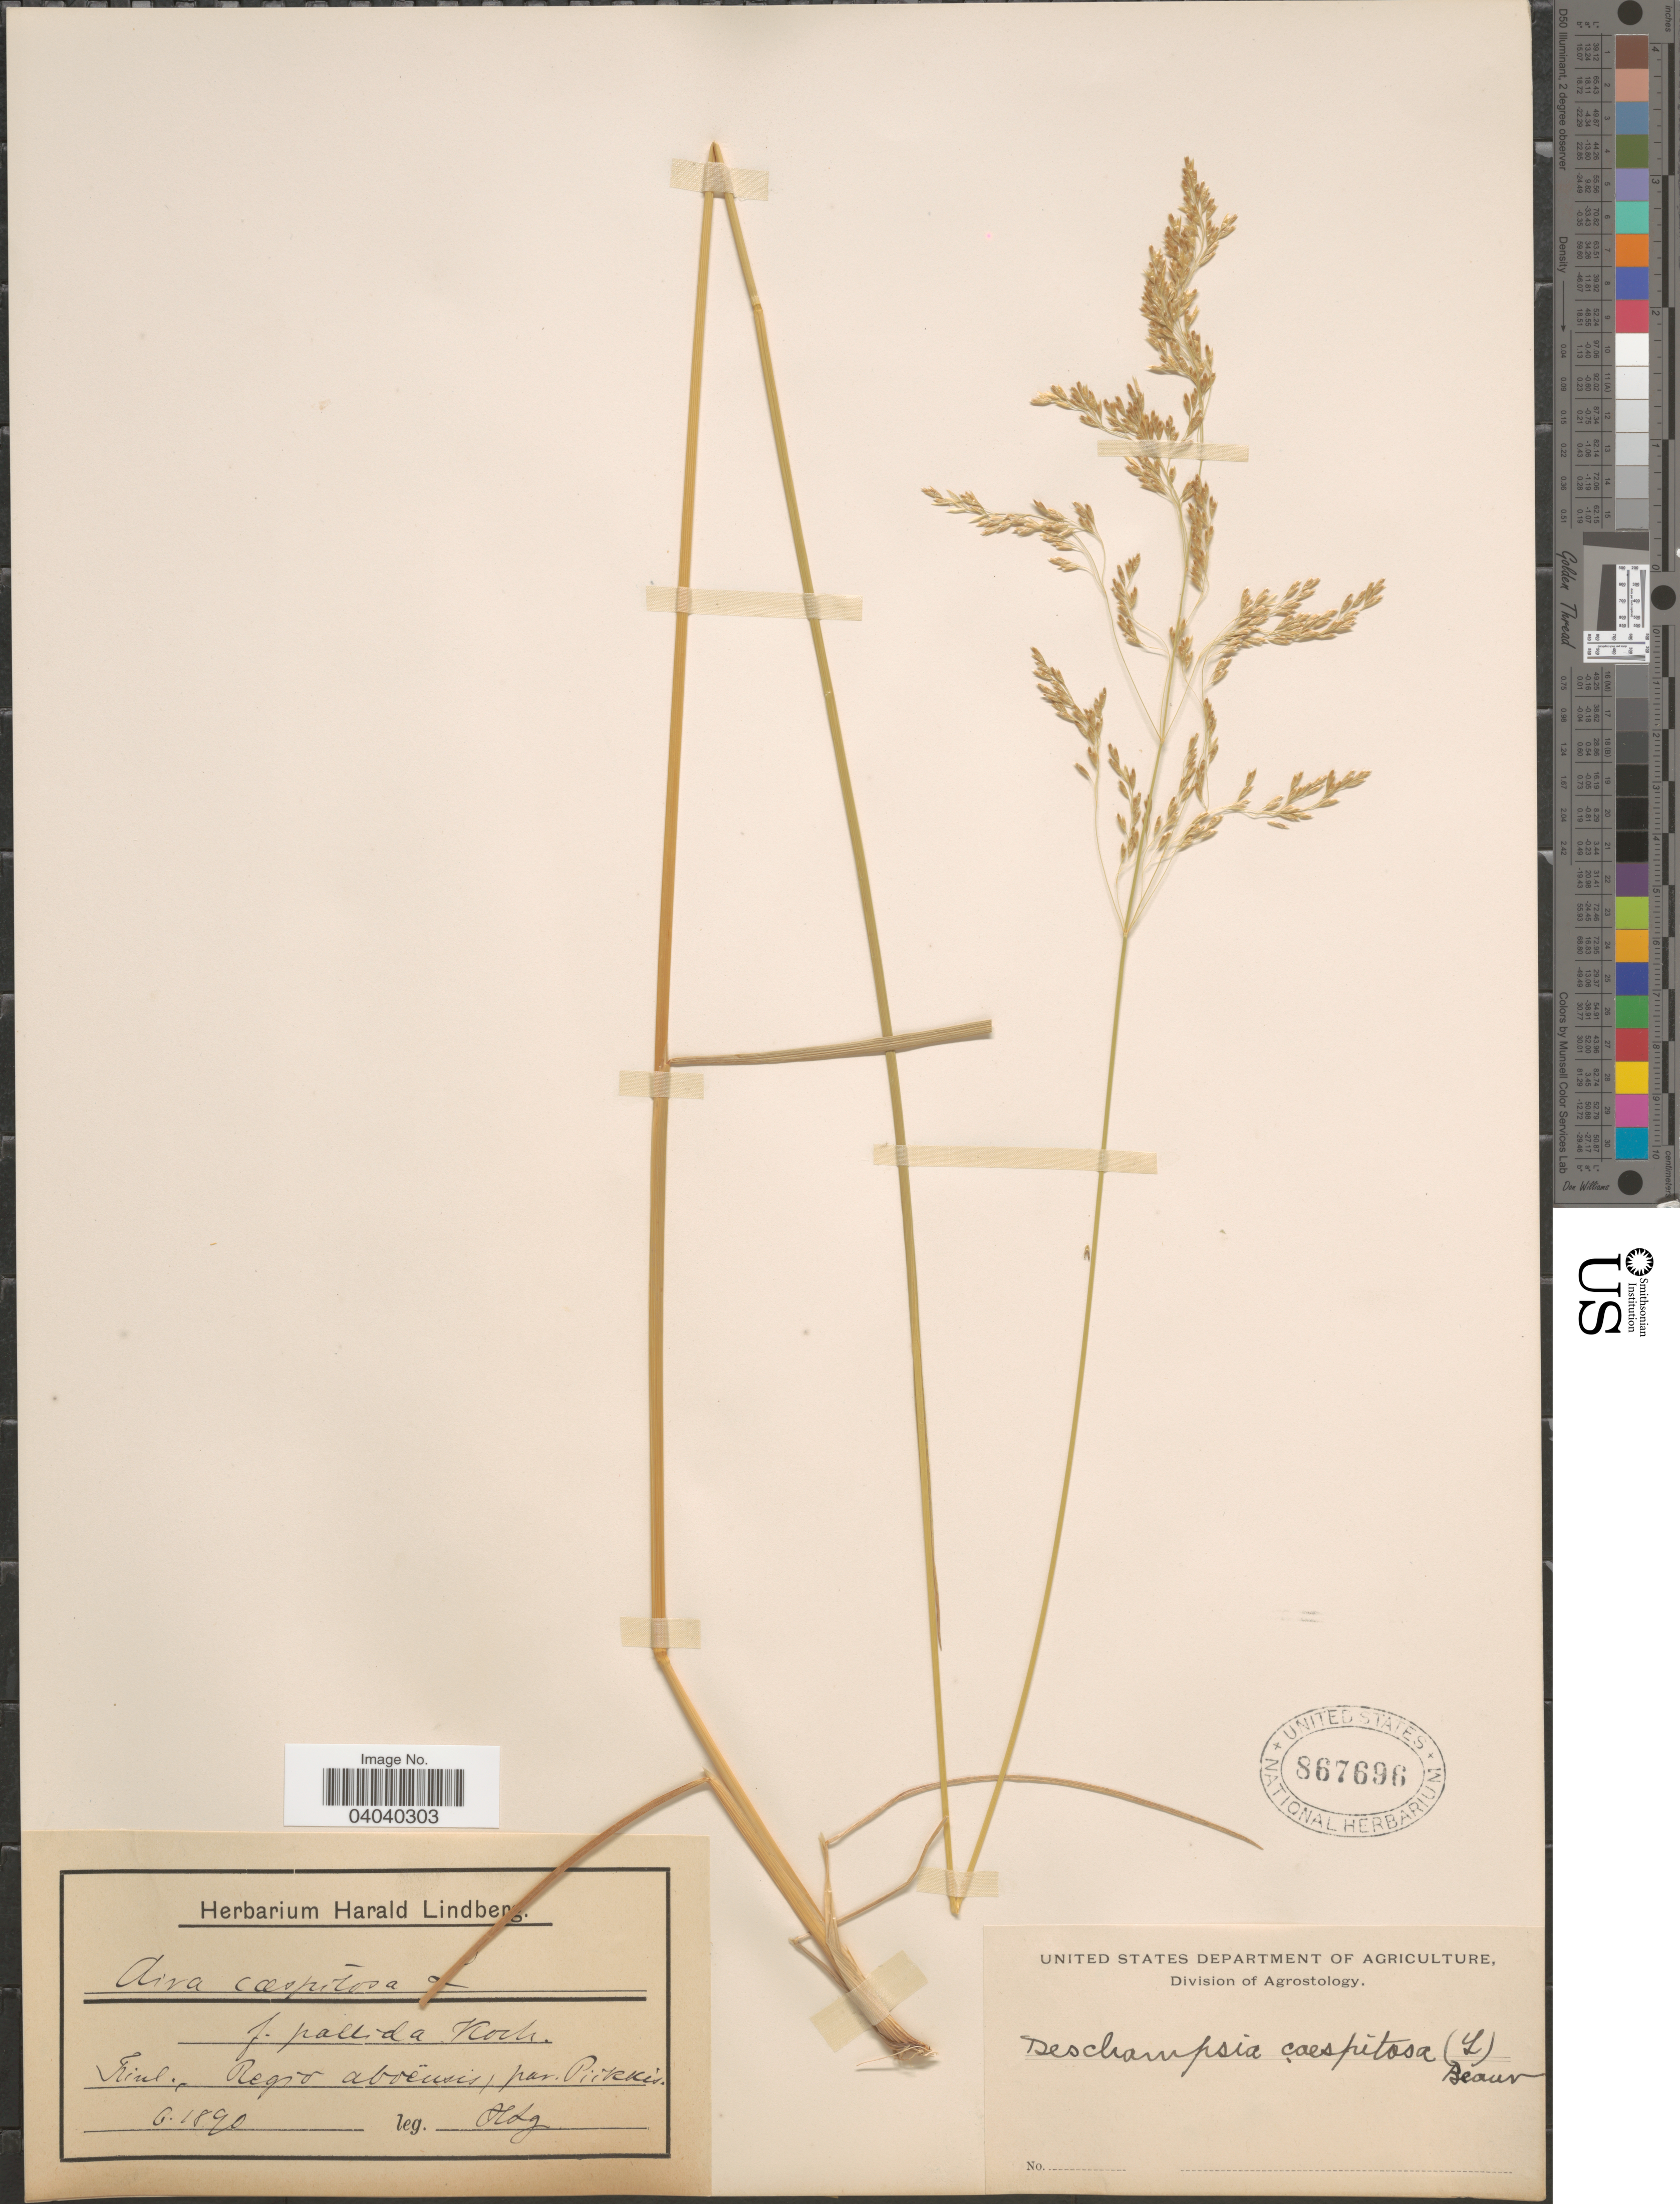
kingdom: Plantae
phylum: Tracheophyta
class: Liliopsida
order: Poales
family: Poaceae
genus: Deschampsia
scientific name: Deschampsia cespitosa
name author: (L.) P. Beauv.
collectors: H. Lindberg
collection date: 1890-06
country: Finland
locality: Regio aboënsis, par. Piikio.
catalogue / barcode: US 867696